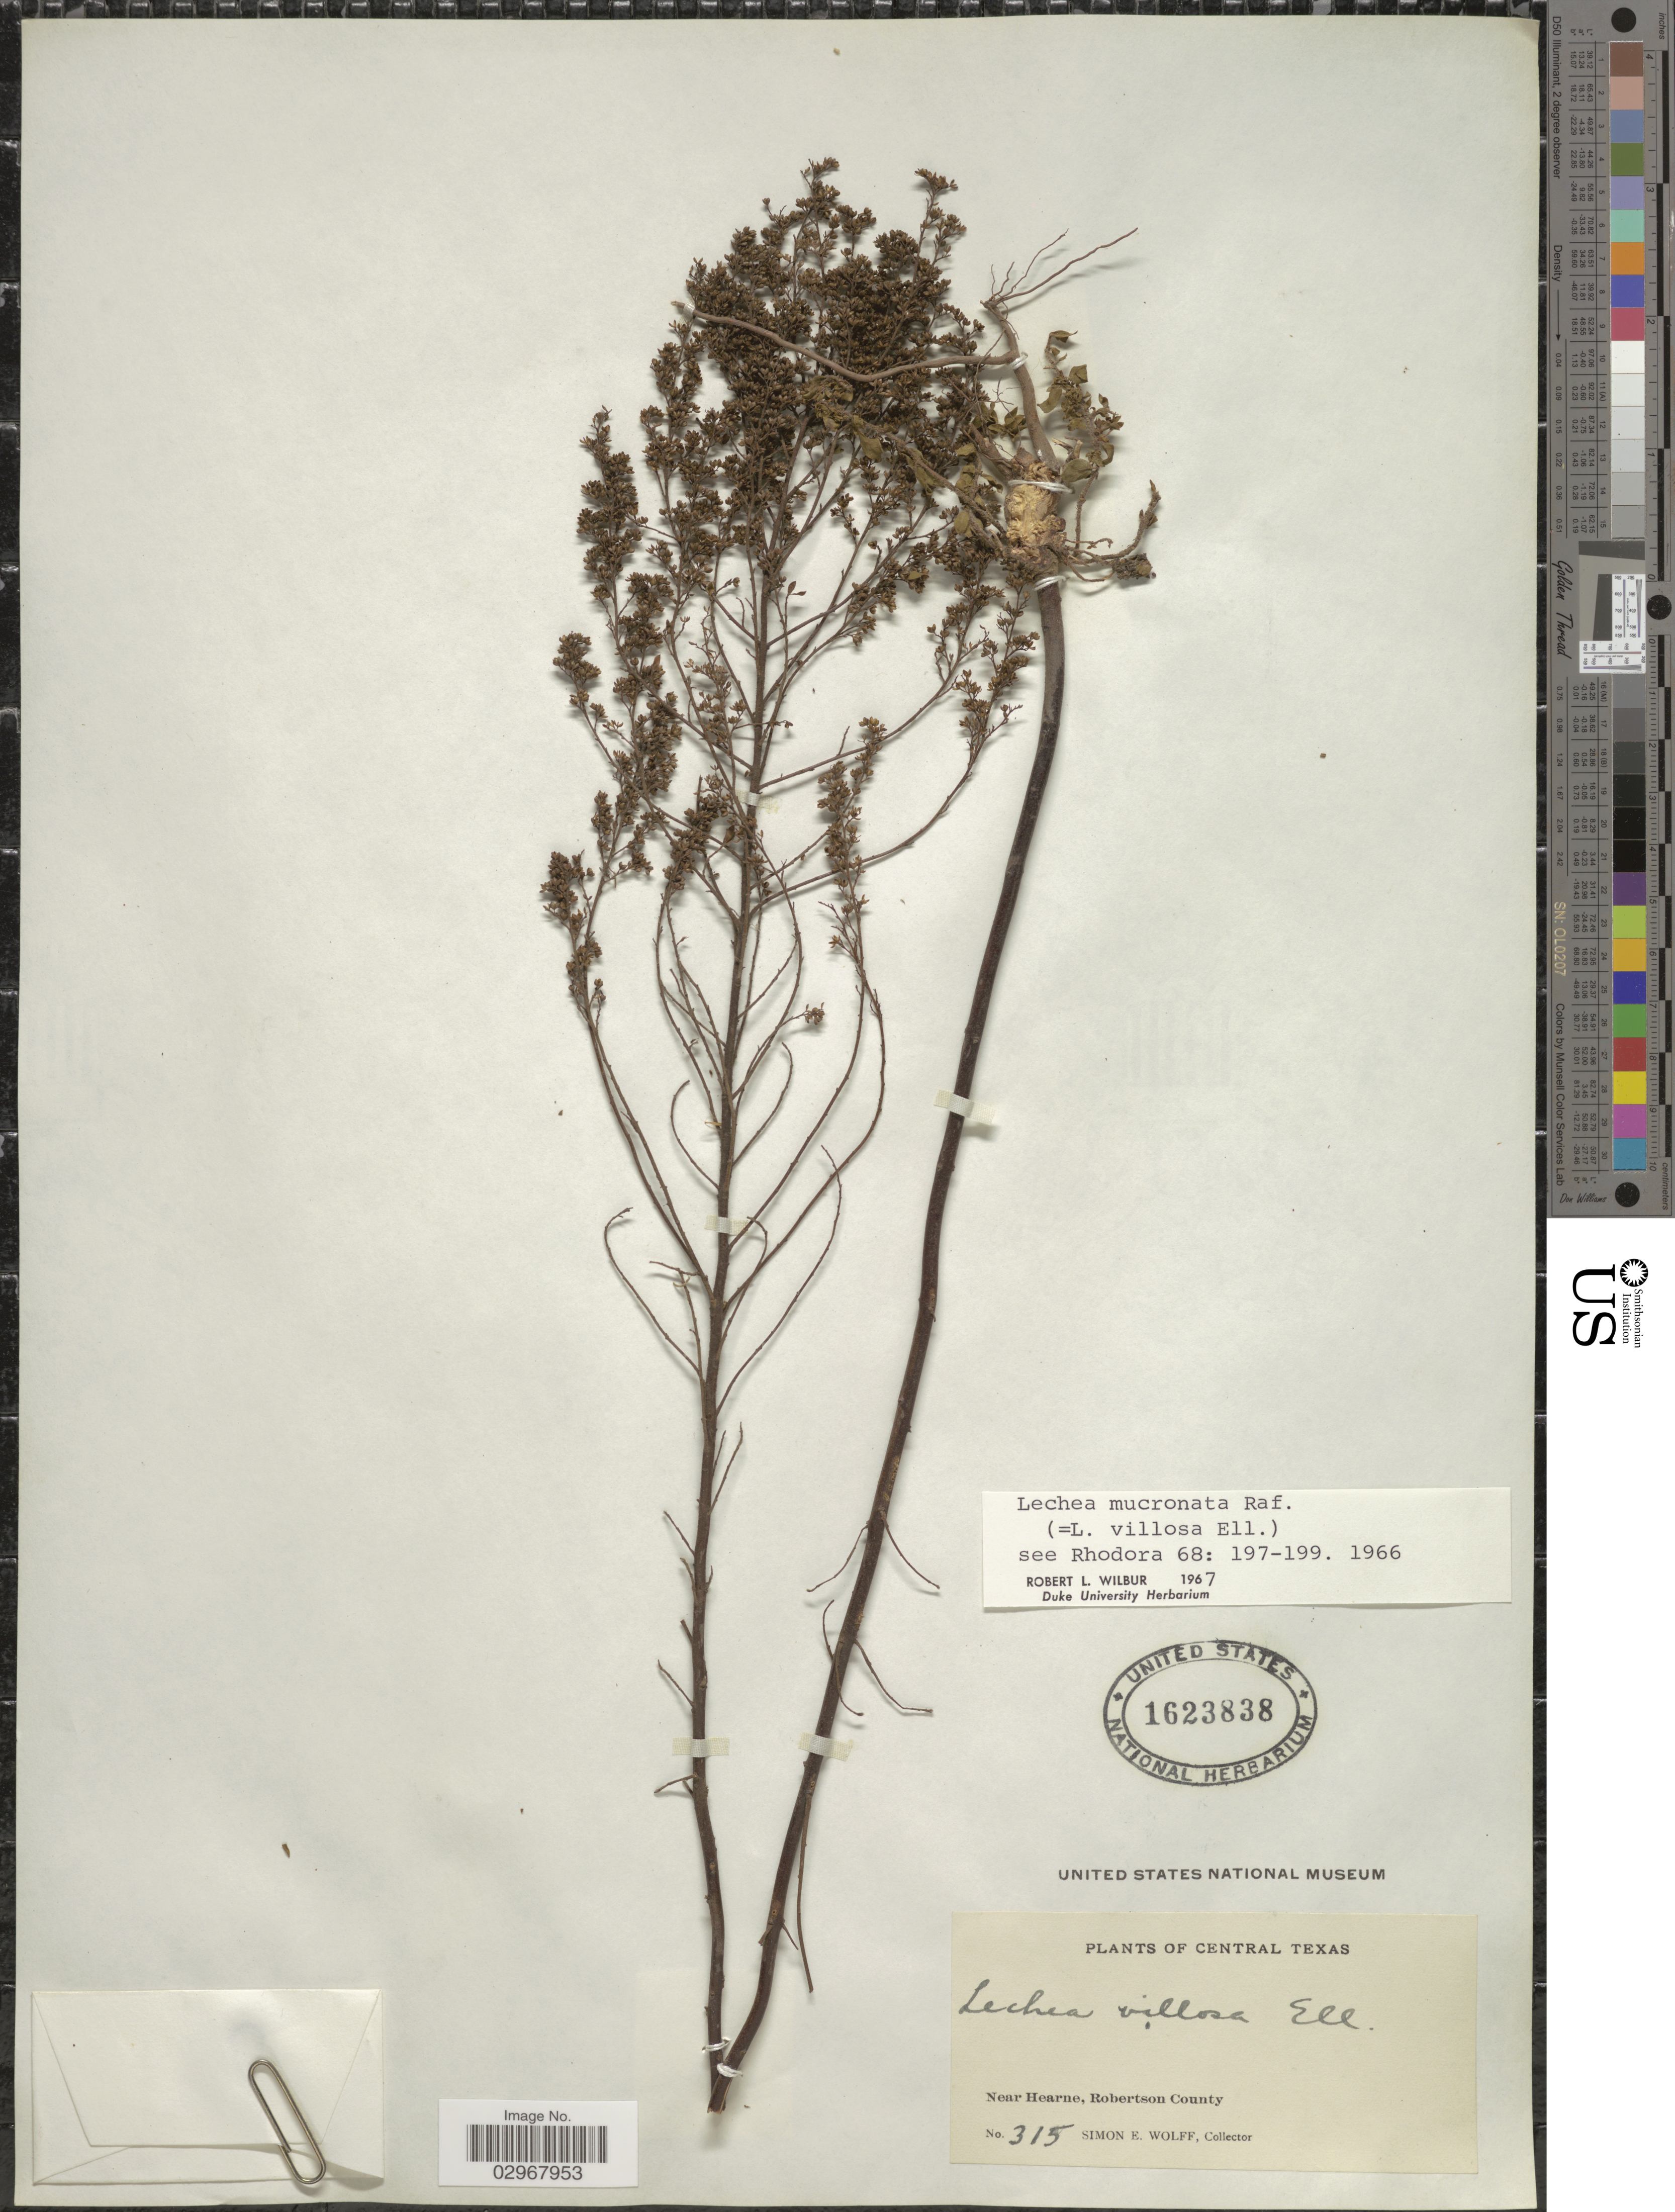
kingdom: Plantae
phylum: Tracheophyta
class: Magnoliopsida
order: Malvales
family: Cistaceae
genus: Lechea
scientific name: Lechea mucronata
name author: Raf.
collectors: S. E. Wolff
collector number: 315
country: United States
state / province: Texas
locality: Central Texas. Near Hearne, Robertson County.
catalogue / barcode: US 1623838